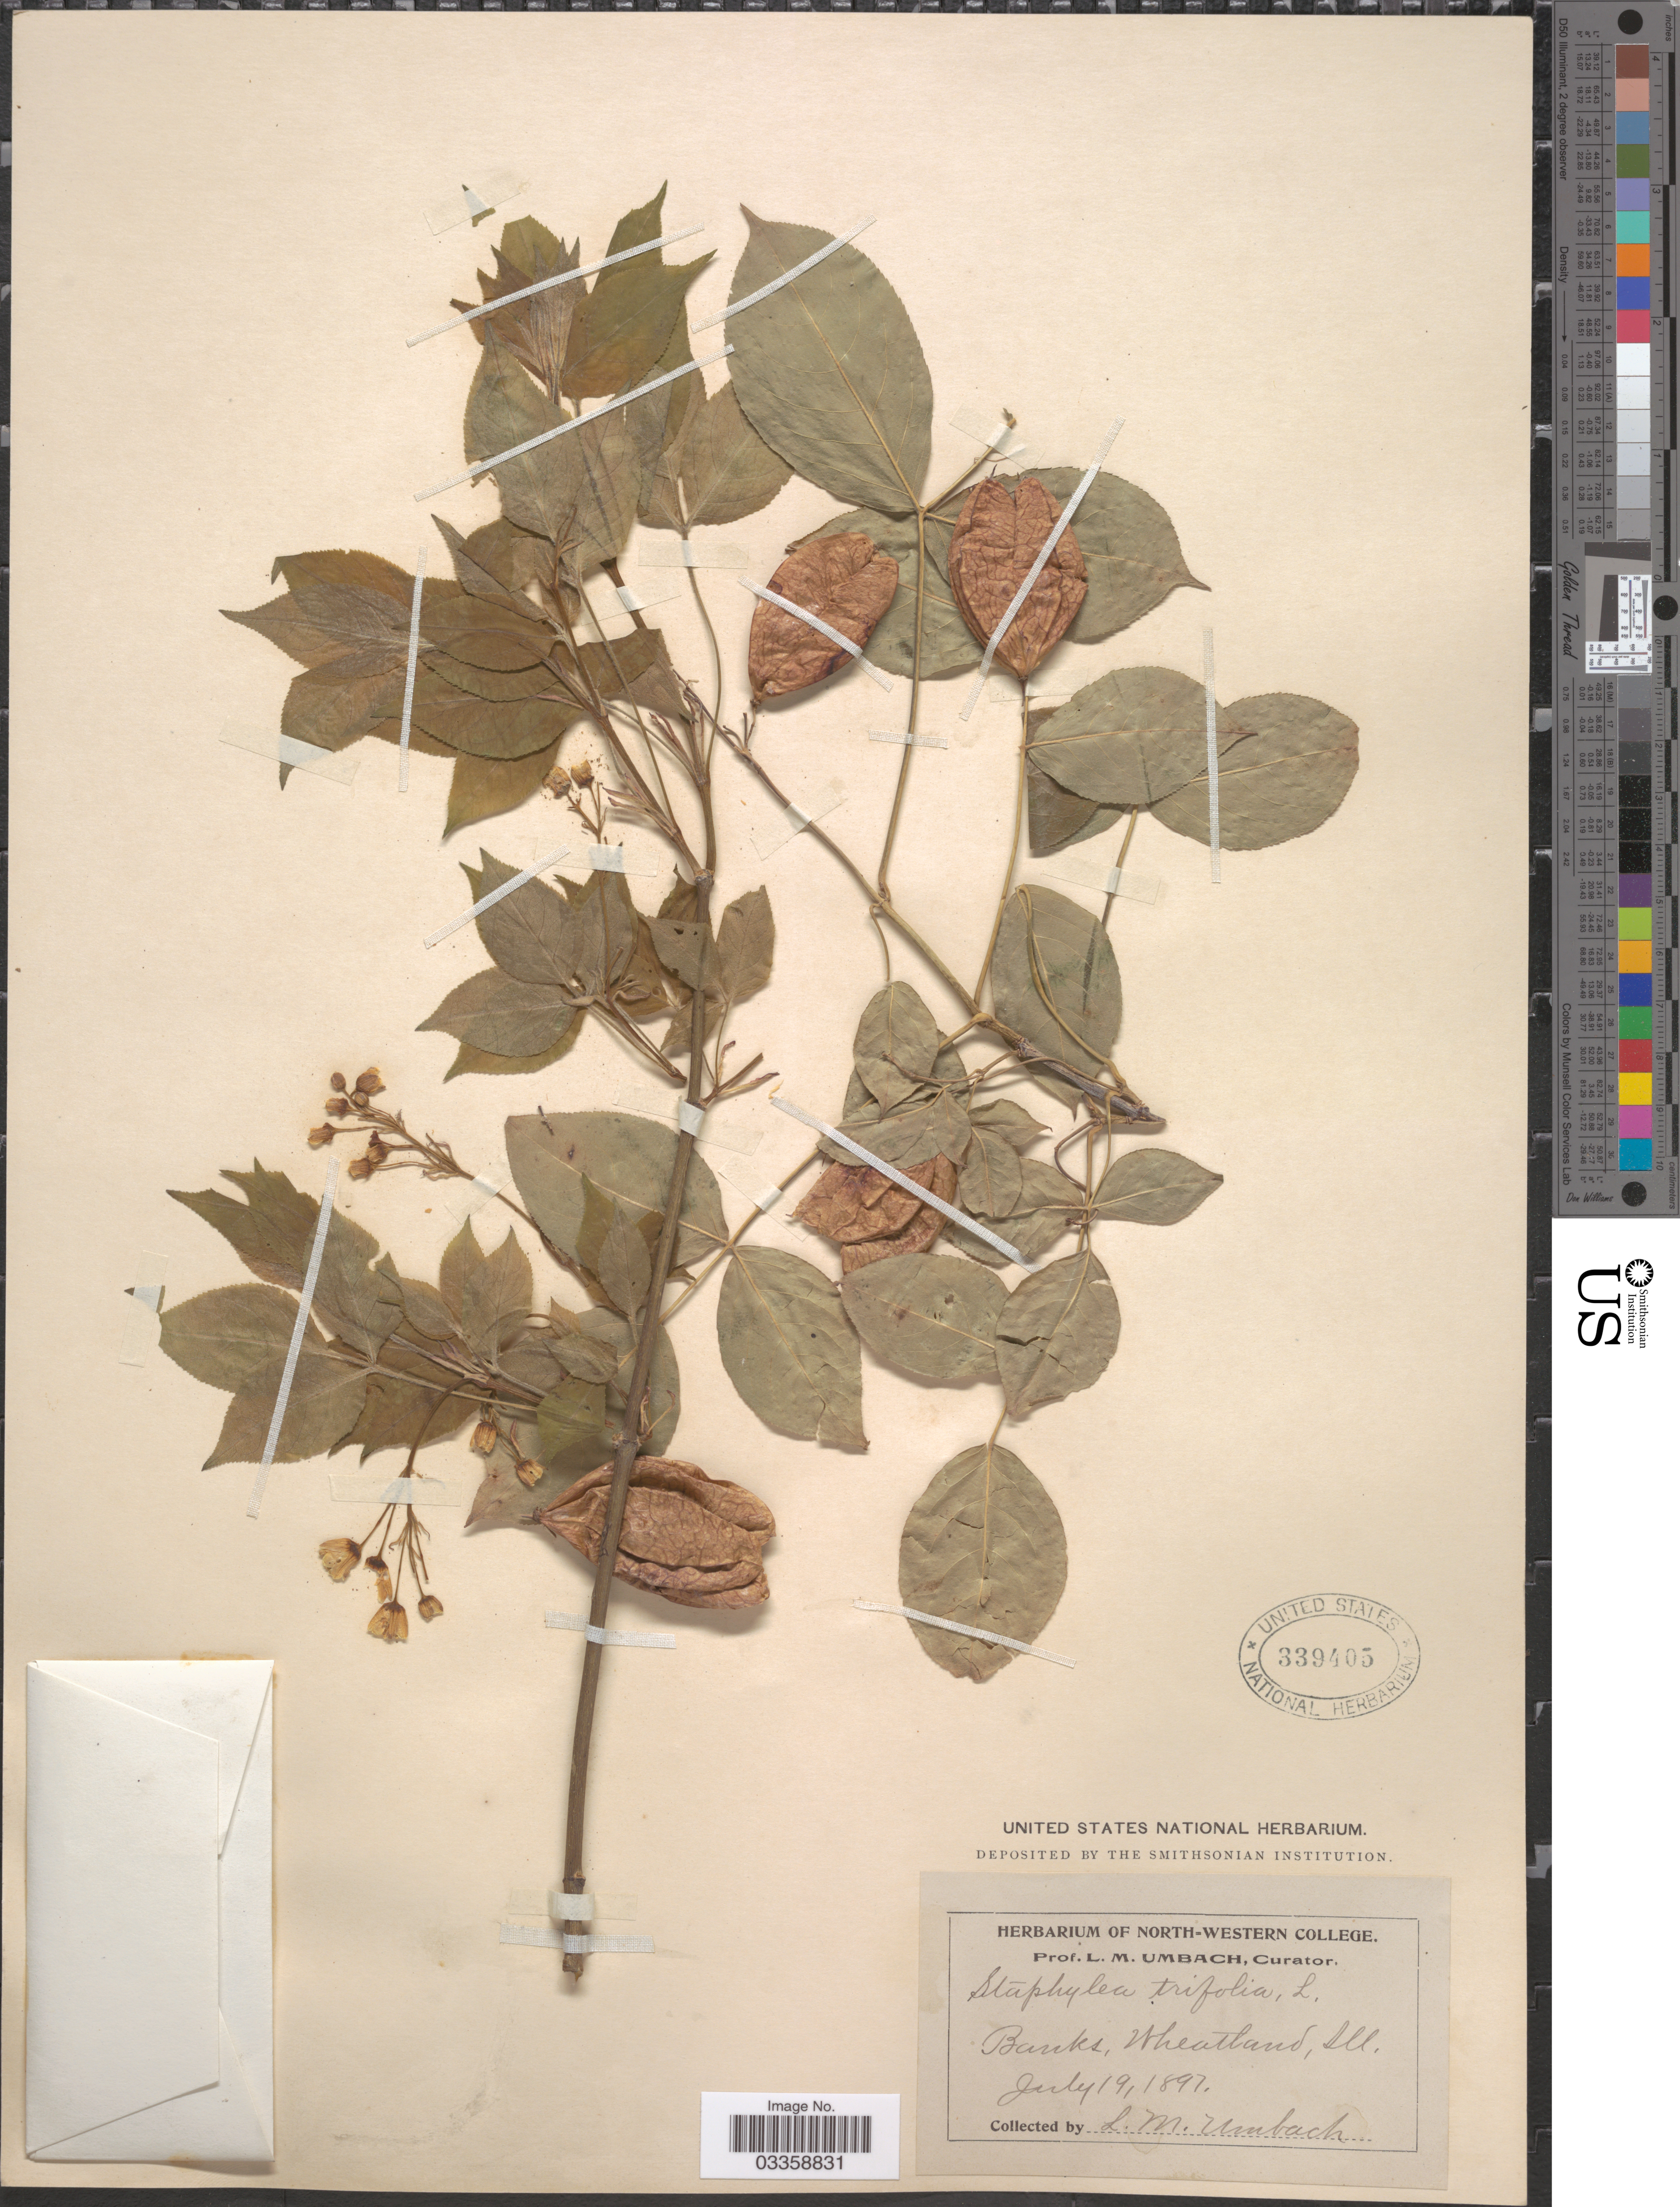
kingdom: Plantae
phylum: Tracheophyta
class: Magnoliopsida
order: Crossosomatales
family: Staphyleaceae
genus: Staphylea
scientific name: Staphylea trifolia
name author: L.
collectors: L. M. Umbach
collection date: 1897-07-19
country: United States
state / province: Illinois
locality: Banks, Wheatland.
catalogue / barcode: US 339405